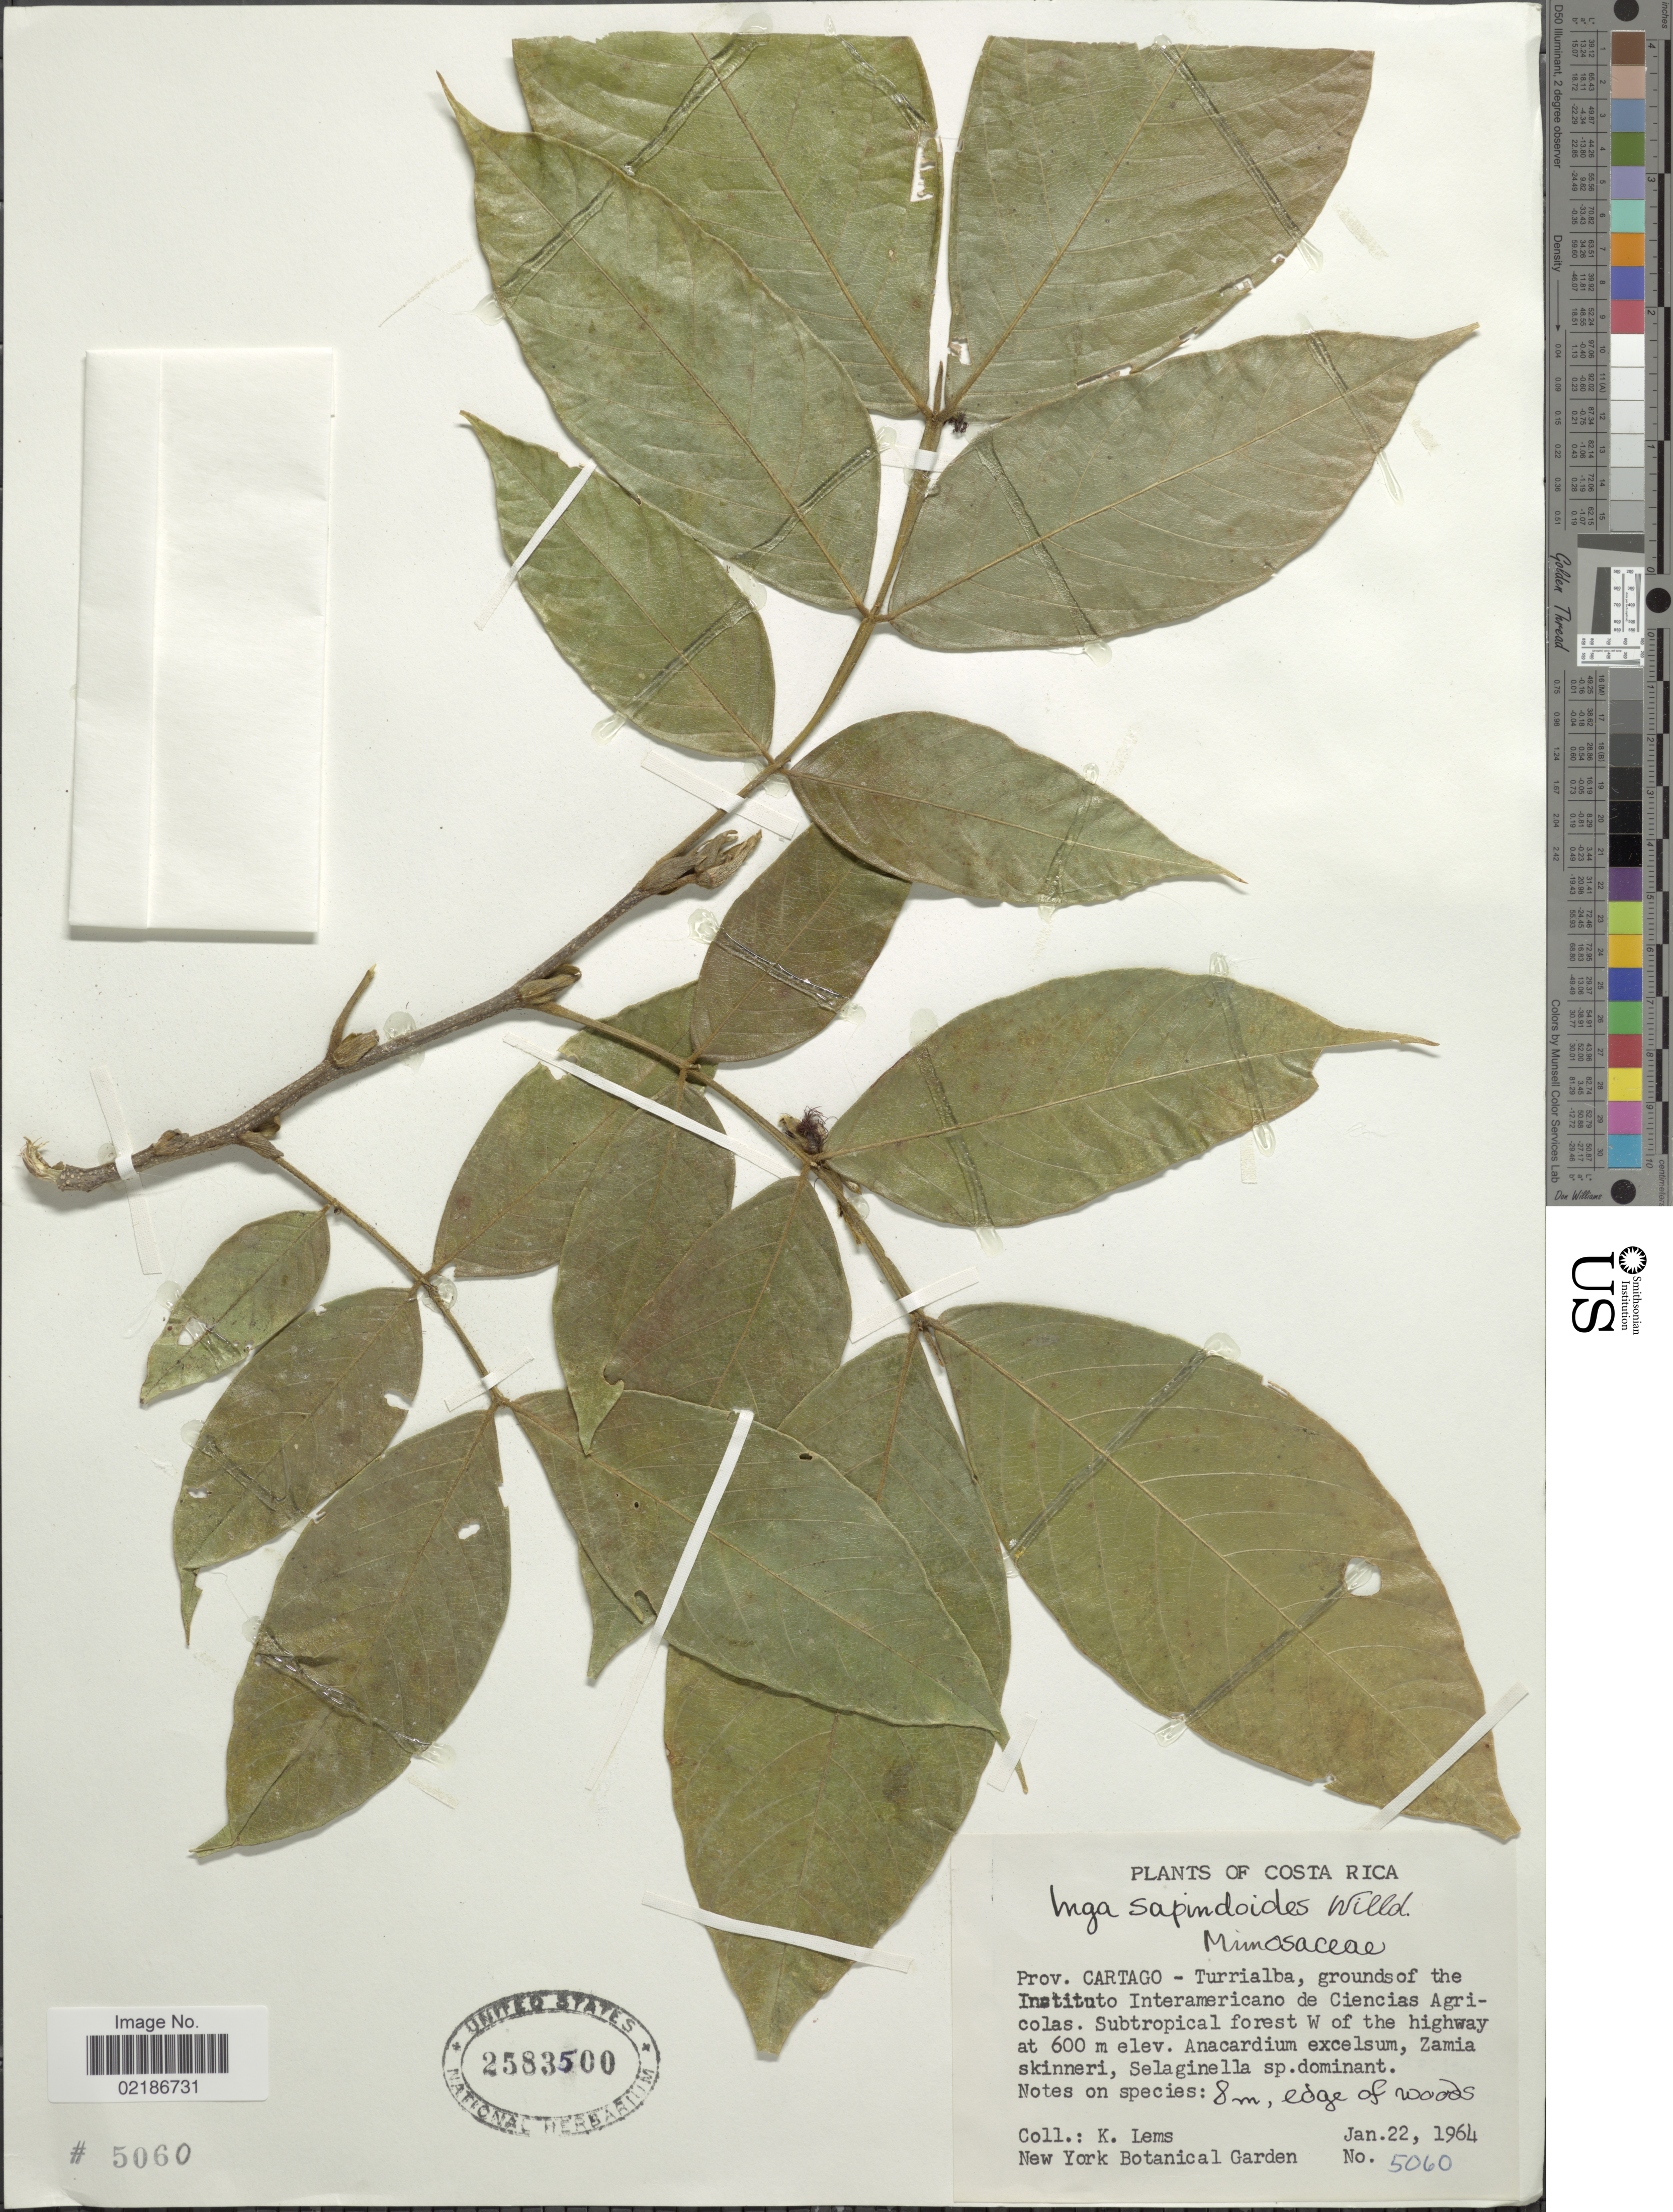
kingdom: Plantae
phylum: Tracheophyta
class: Magnoliopsida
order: Fabales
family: Fabaceae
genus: Inga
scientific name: Inga sapindoides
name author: Willd.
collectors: K. Lems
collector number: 5060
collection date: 1964-01-22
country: Costa Rica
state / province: Cartago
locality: Cartago-Turrialba, grounds of the Instituto Interamericano de Ciencias Agricolas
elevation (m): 600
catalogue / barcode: US 2583500